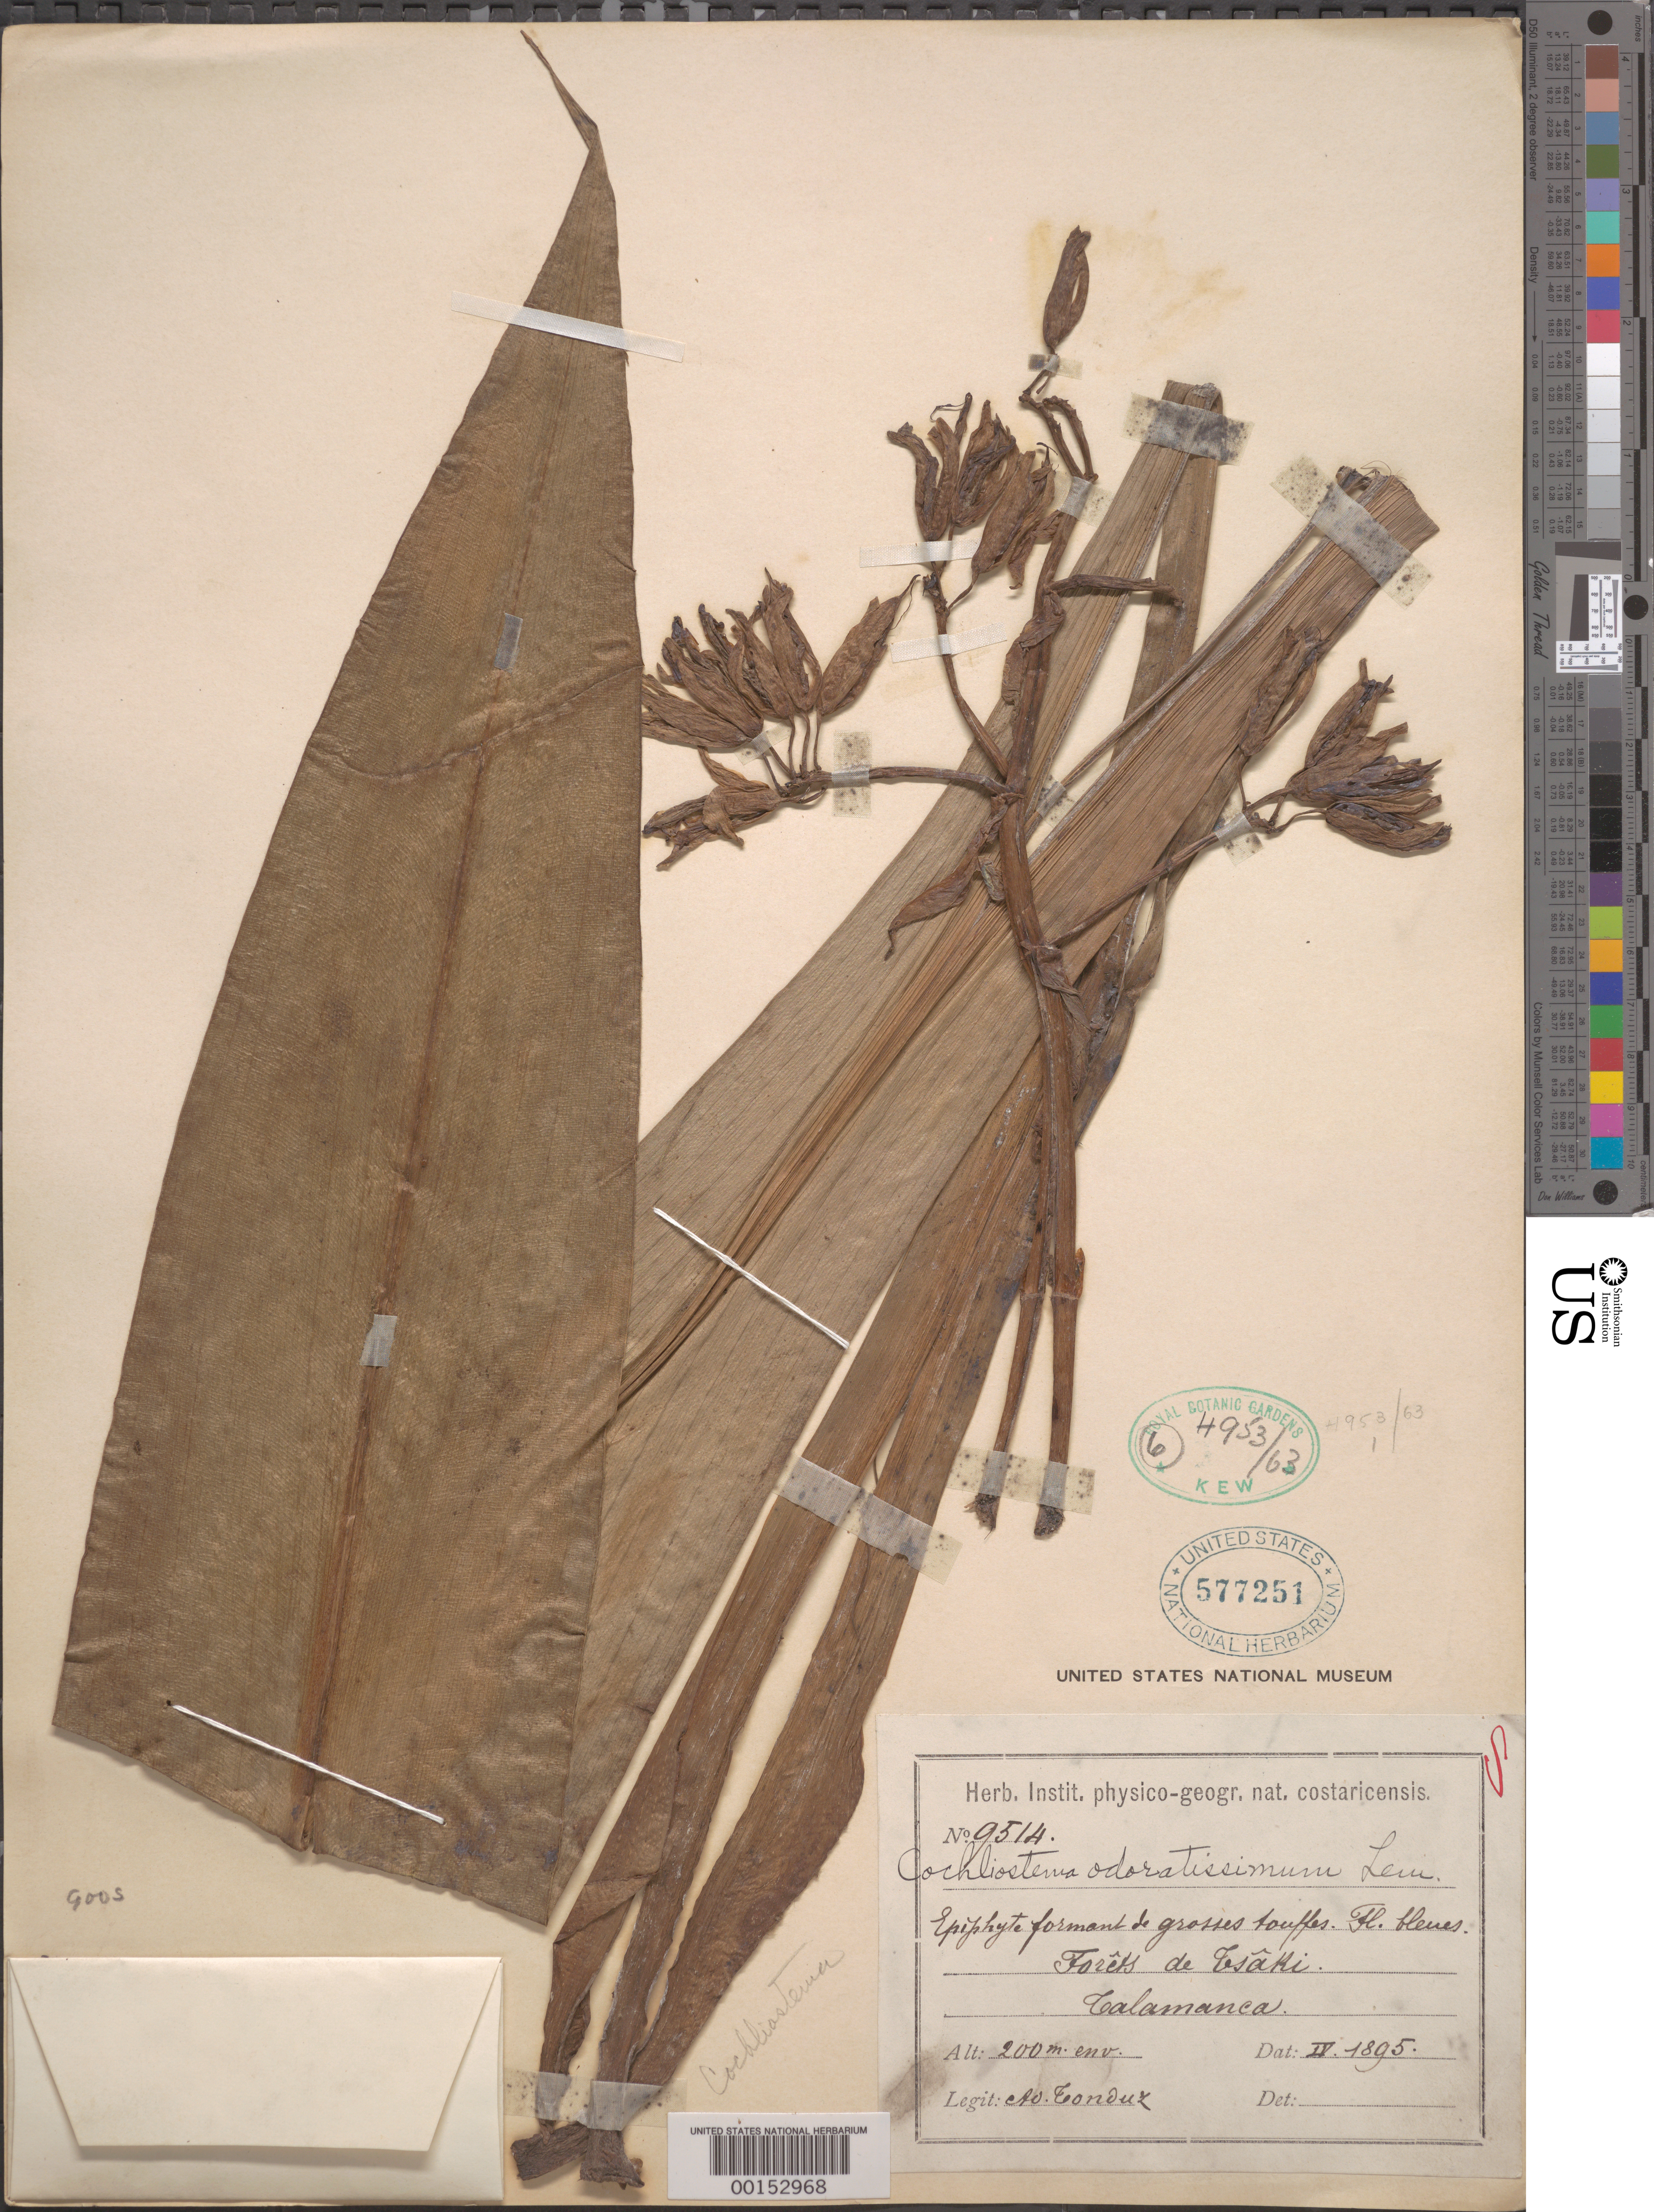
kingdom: Plantae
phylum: Tracheophyta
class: Liliopsida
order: Commelinales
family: Commelinaceae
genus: Cochliostema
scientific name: Cochliostema odoratissimum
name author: Lem.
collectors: A. Tonduz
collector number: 9514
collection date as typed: Apr 1895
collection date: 1895-04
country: Costa Rica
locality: Talamanca; Tsaki forest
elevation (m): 200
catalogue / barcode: US 577251